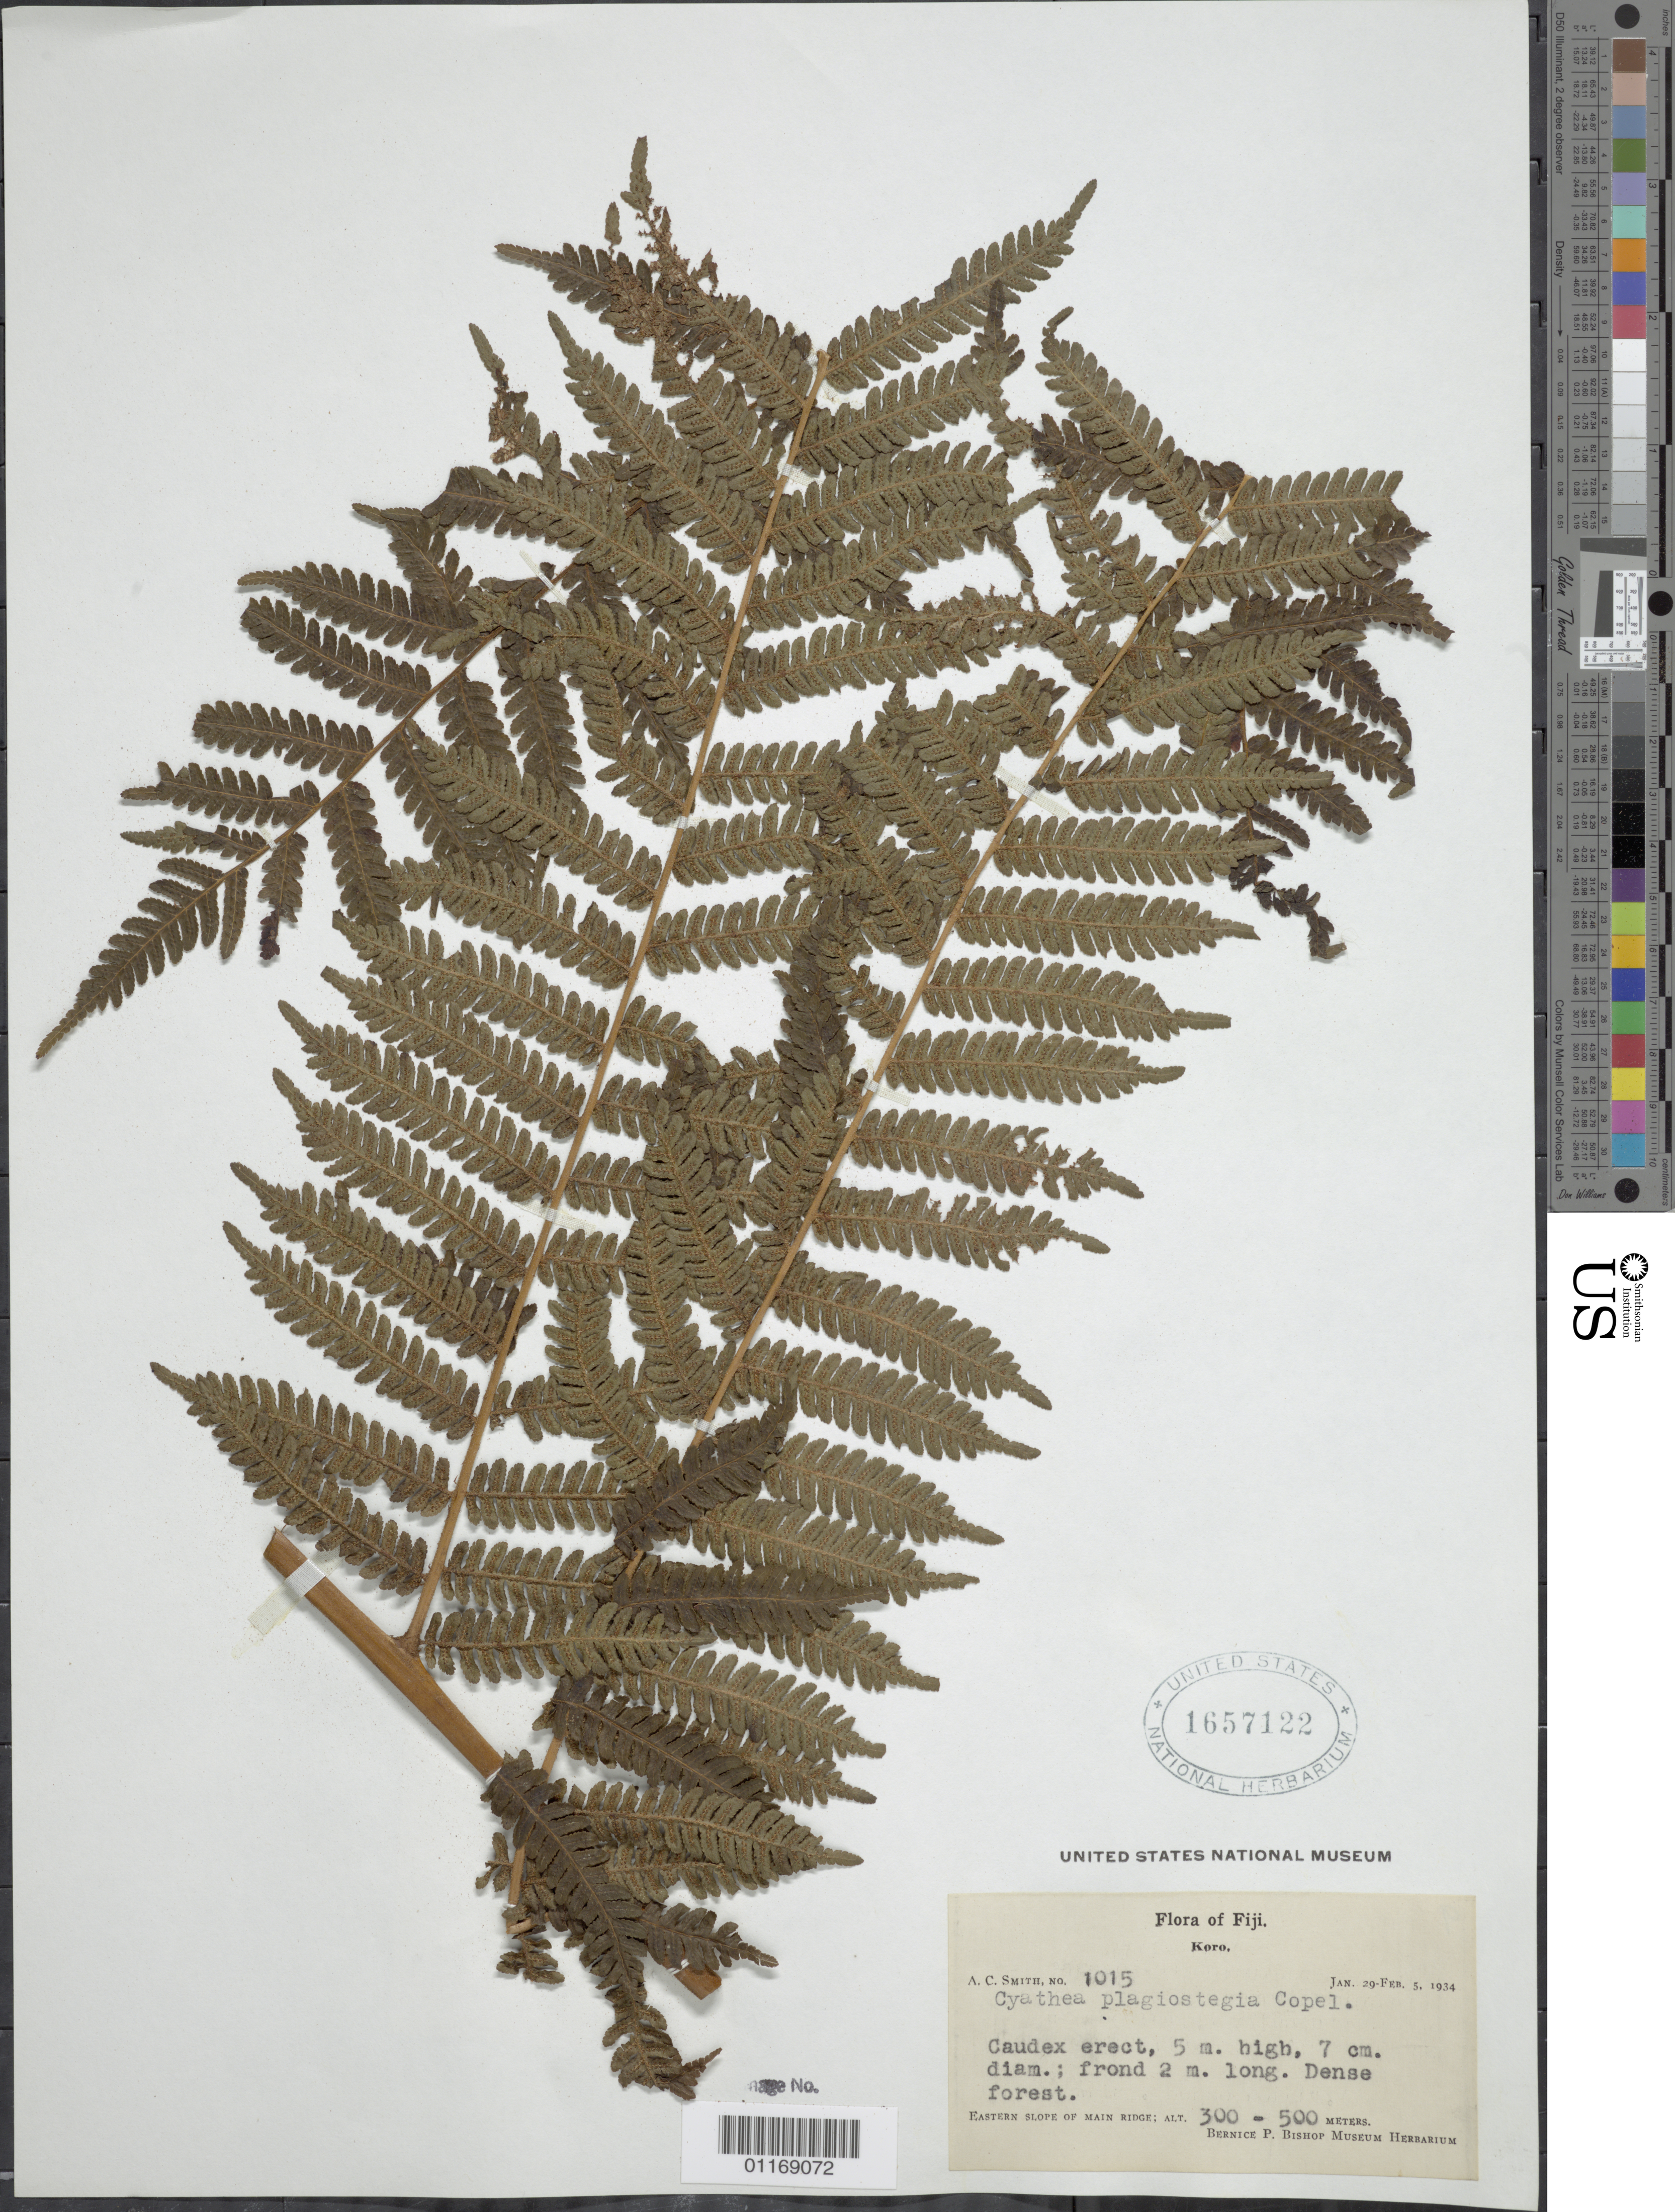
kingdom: Plantae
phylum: Tracheophyta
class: Polypodiopsida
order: Cyatheales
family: Cyatheaceae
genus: Alsophila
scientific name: Alsophila plagiostegia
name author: (Copel.) R.M. Tryon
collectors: A. C. Smith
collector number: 1015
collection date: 1934-01-29/1934-02-05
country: Fiji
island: Koro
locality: Eastern slope of main ridge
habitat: Dense forest.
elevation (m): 300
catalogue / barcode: US 1657122